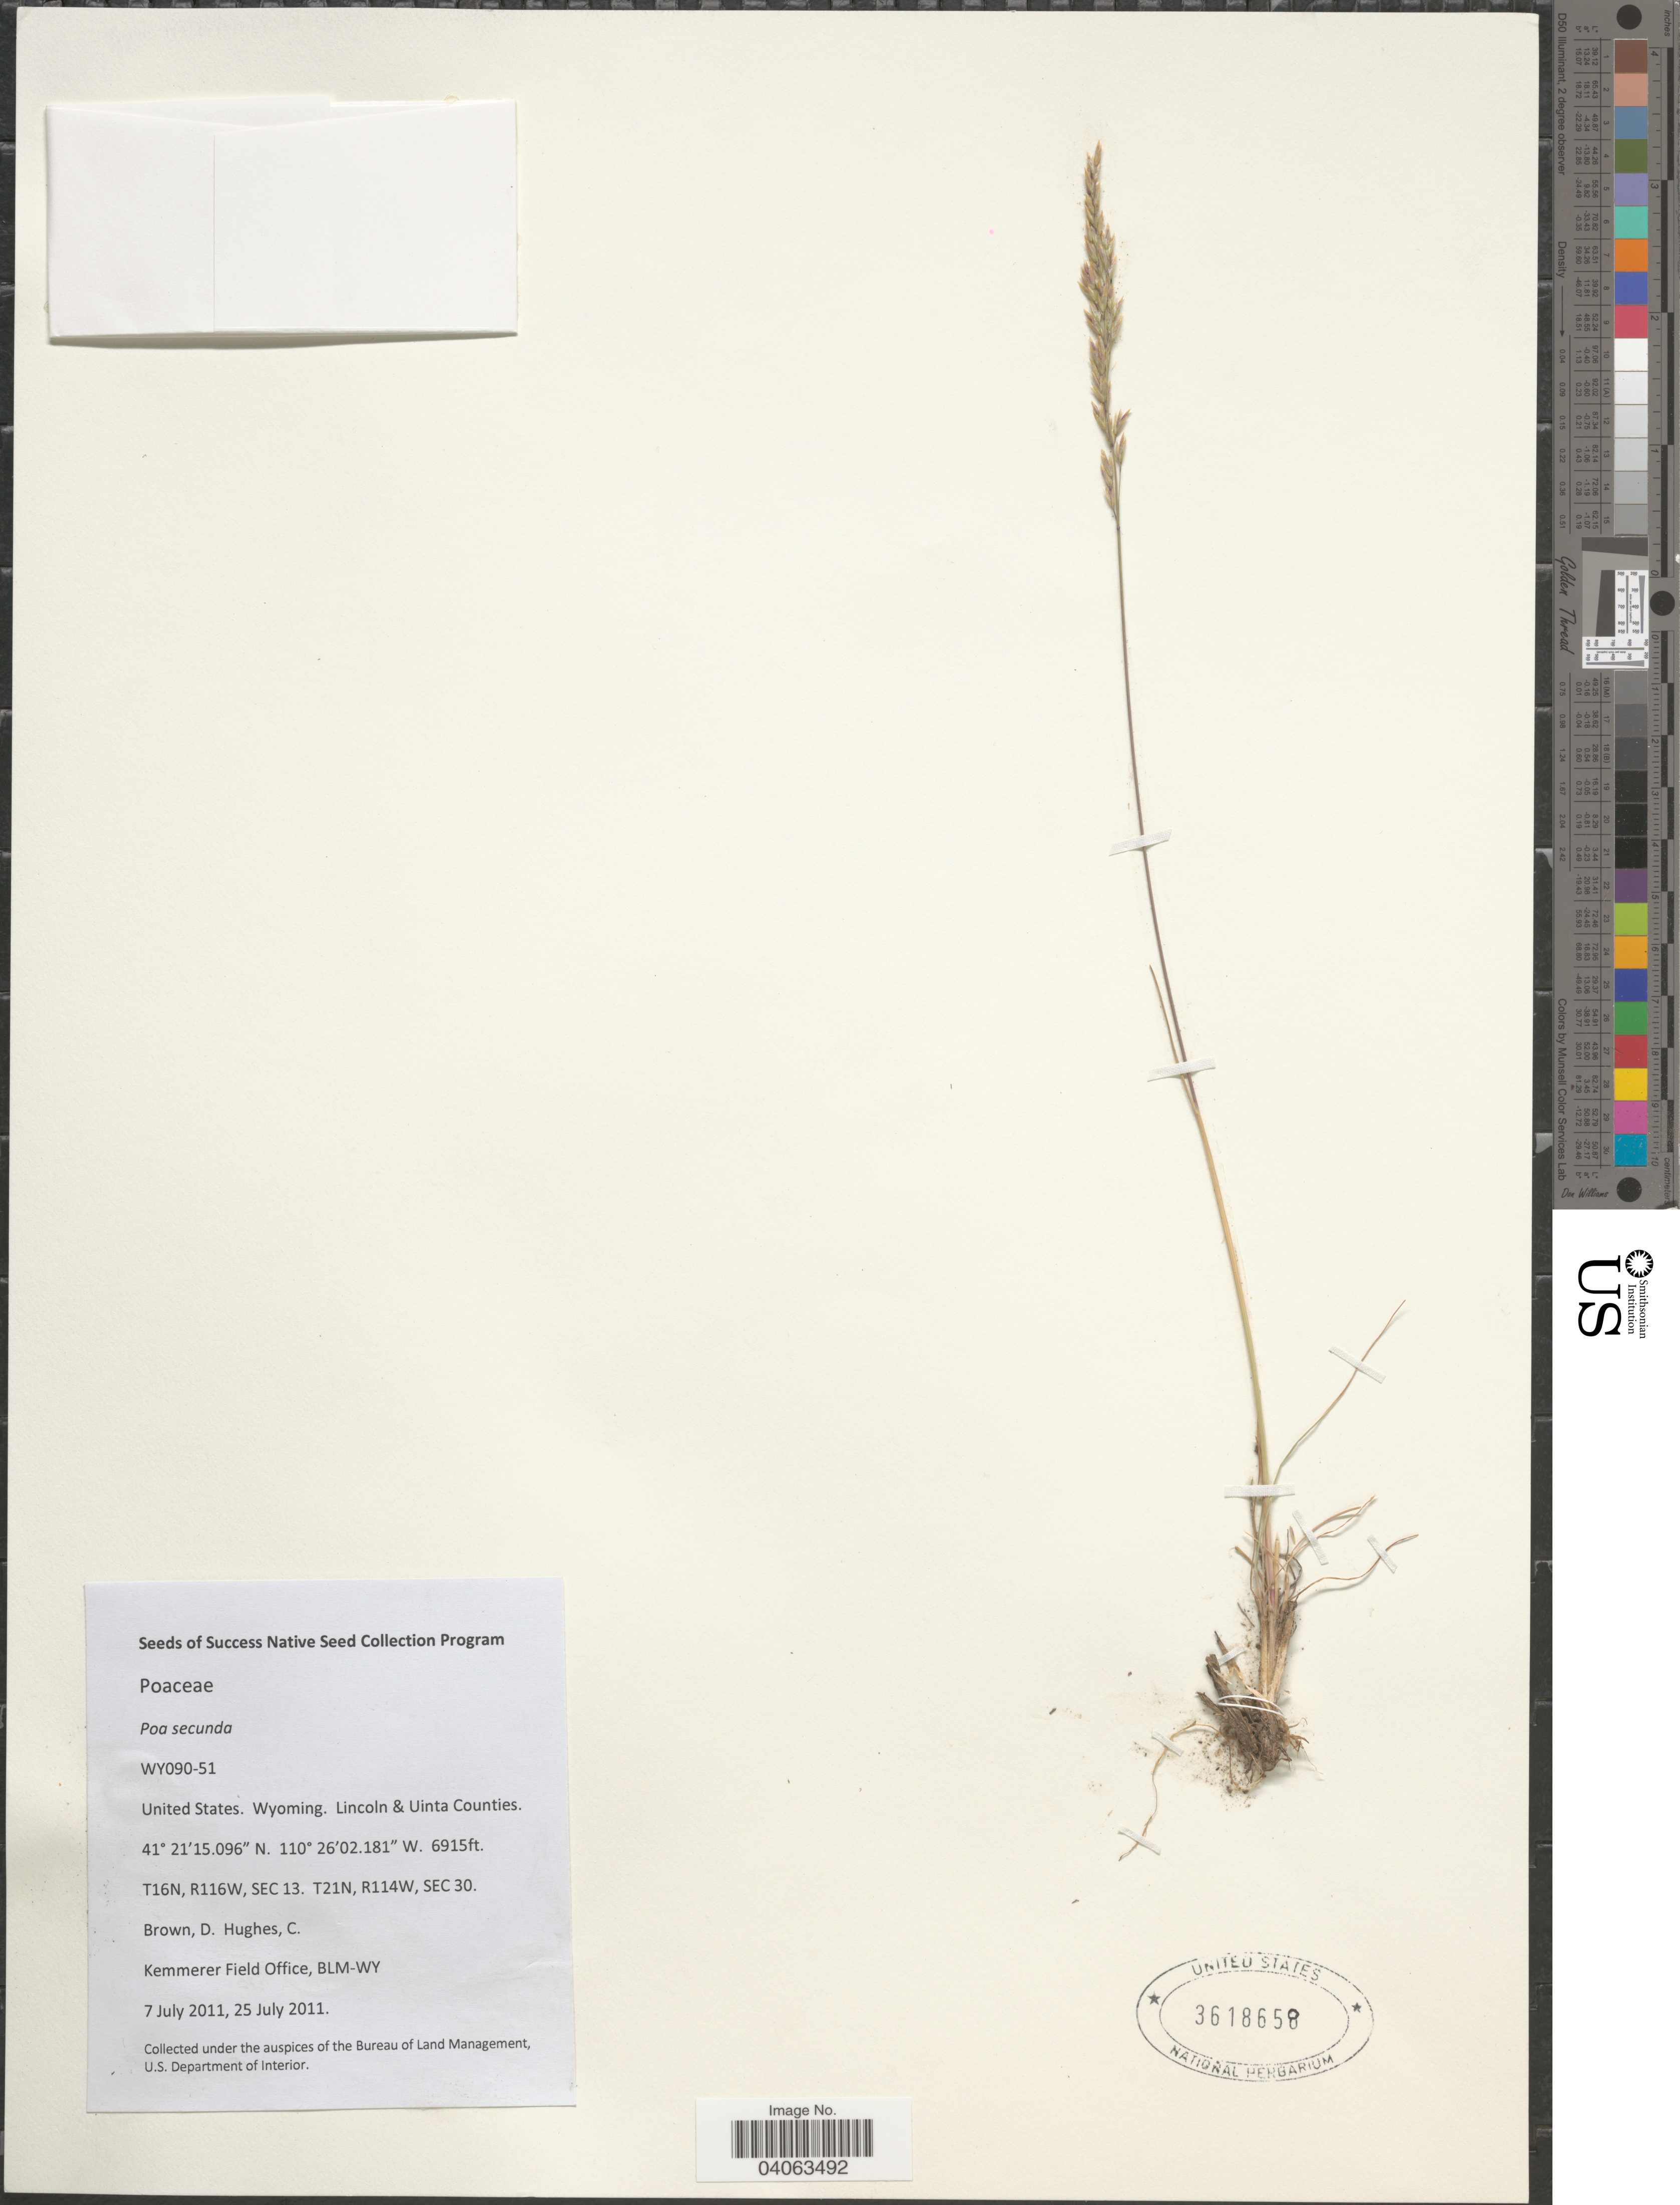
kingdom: Plantae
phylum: Tracheophyta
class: Liliopsida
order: Poales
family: Poaceae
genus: Poa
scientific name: Poa secunda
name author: J. Presl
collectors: D. Brown & C. E. Hughes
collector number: WY090-51?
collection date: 2011-07-07/2011-07-25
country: United States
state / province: Wyoming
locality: Lincoln & Uinta Counties. T16N, R116W, Sec 13. T21N, R114W, Sec 30.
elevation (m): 2108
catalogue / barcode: US 3618658